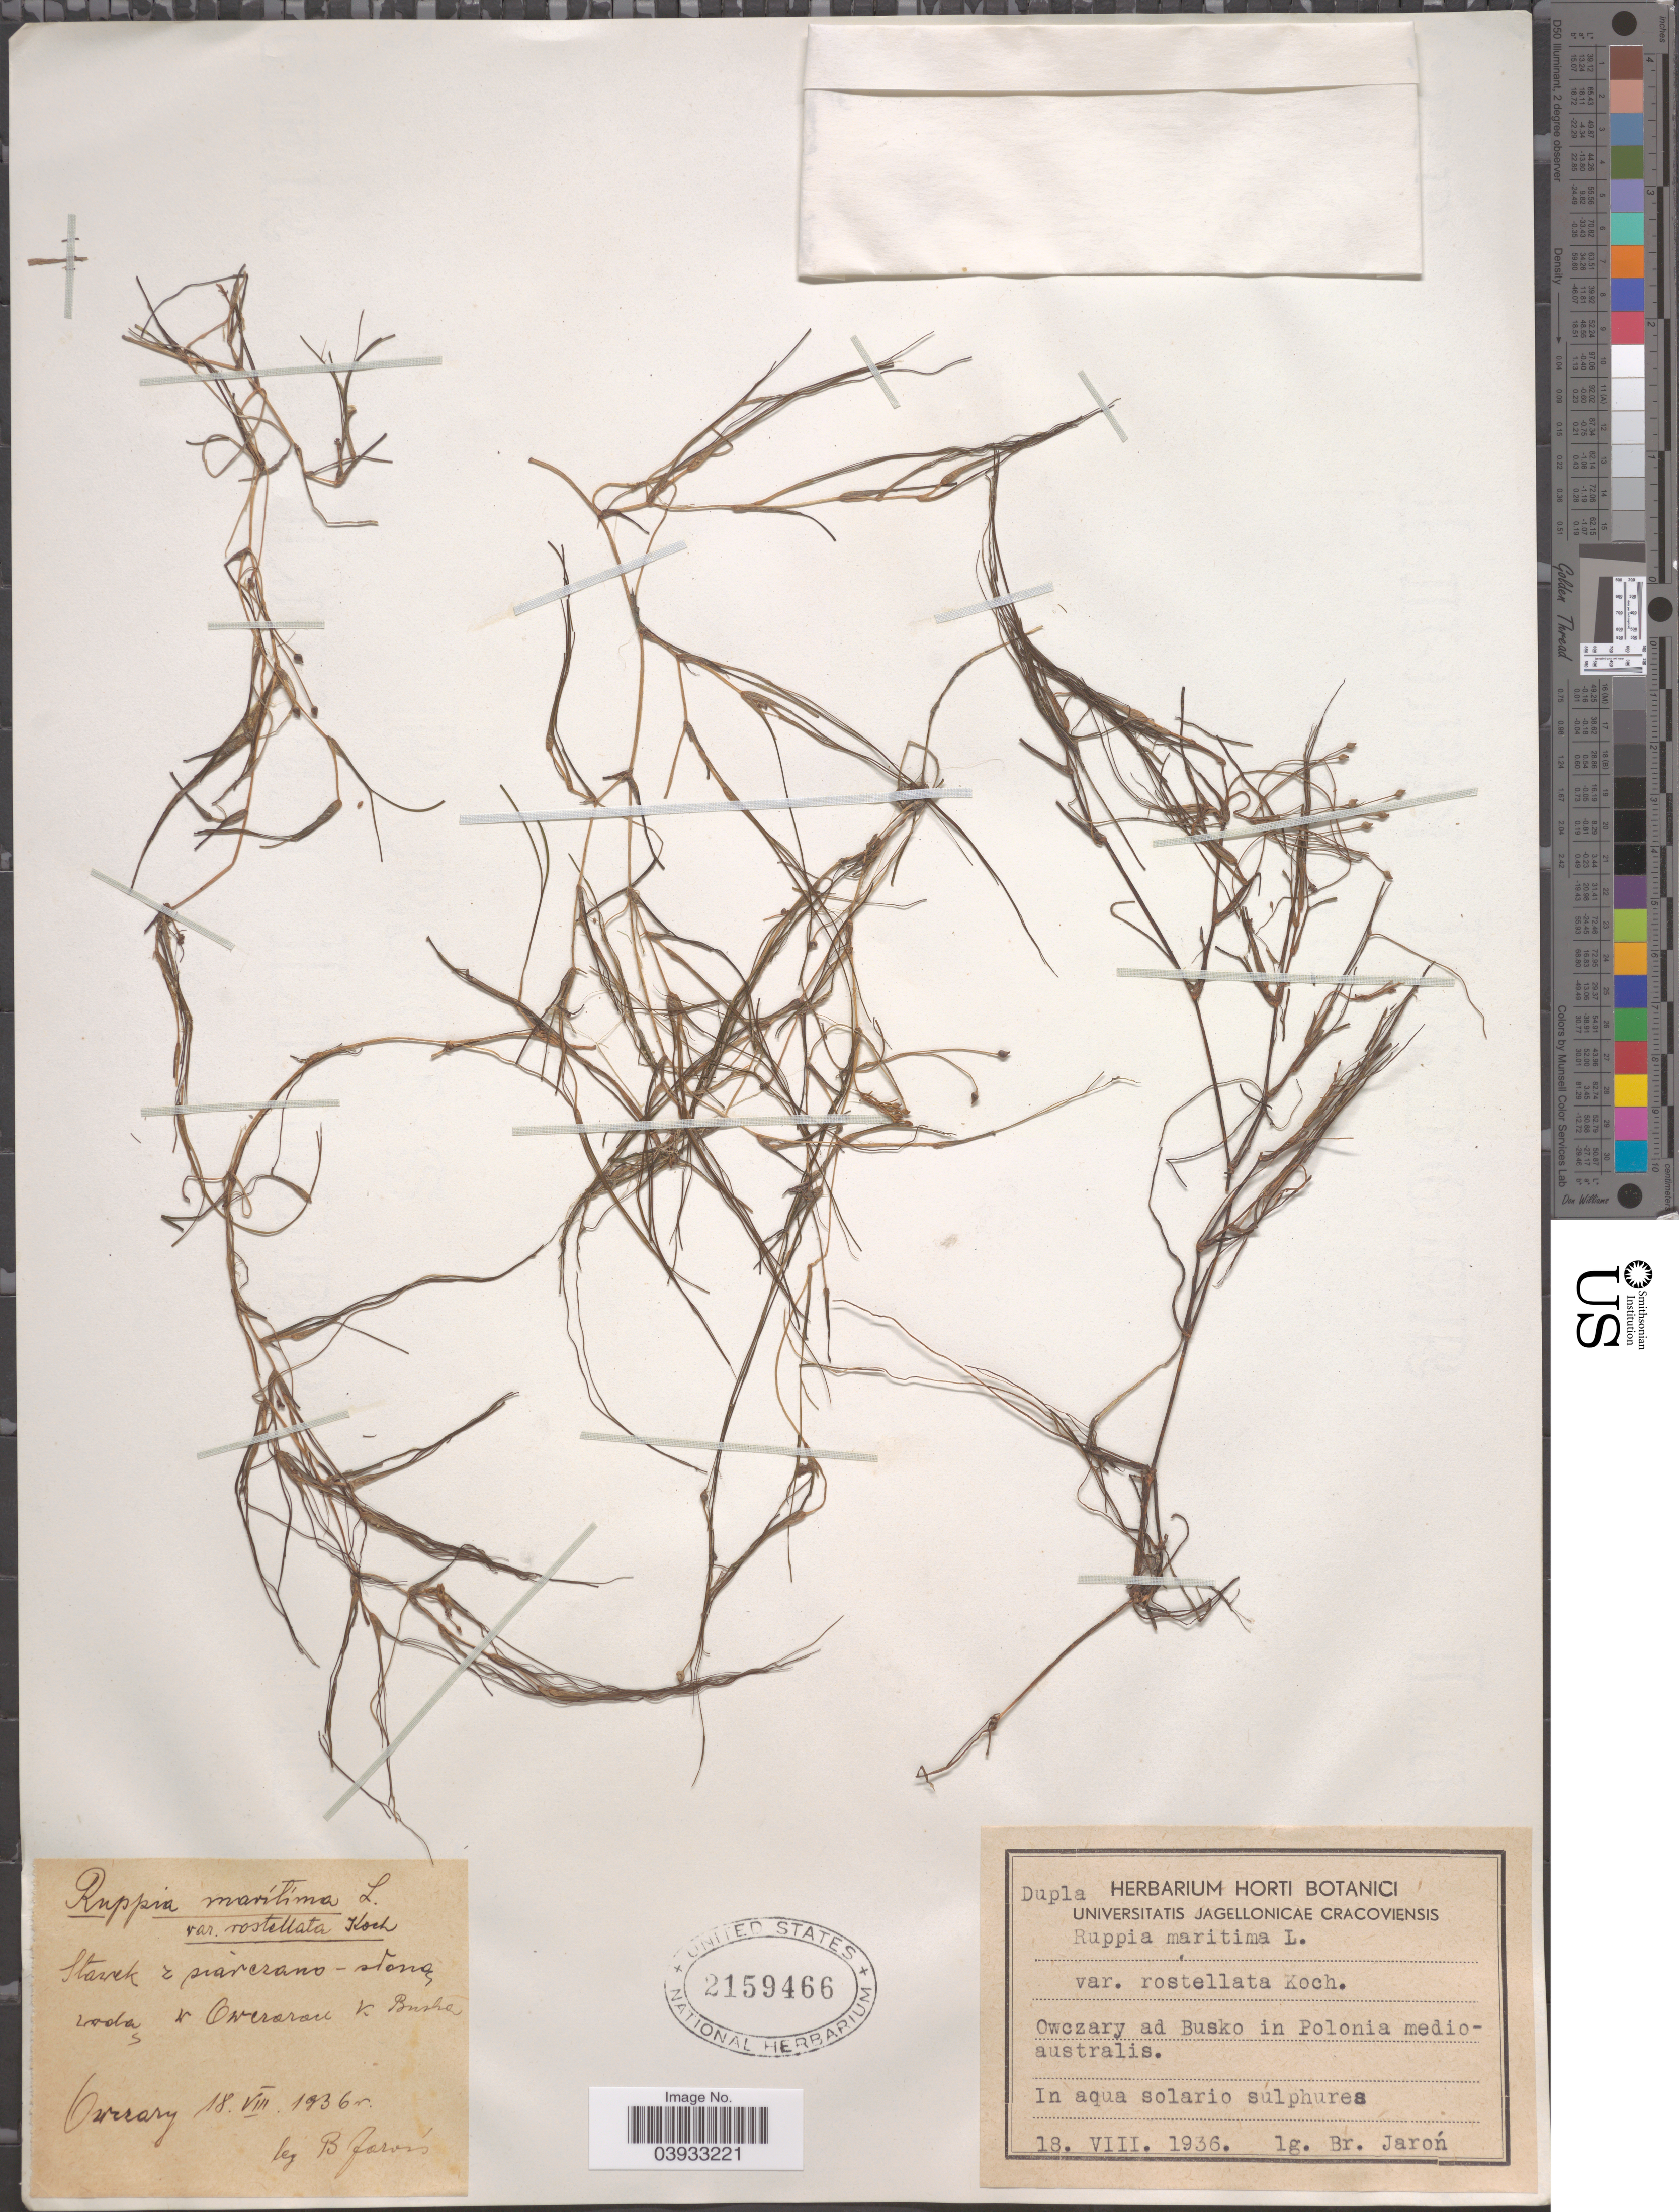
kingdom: Plantae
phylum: Tracheophyta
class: Liliopsida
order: Alismatales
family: Ruppiaceae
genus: Ruppia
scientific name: Ruppia maritima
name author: L.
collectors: B. Jaron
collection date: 1936-08-18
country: Poland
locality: Owczary ad Busko in Polonia medio-australis.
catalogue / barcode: US 2159466